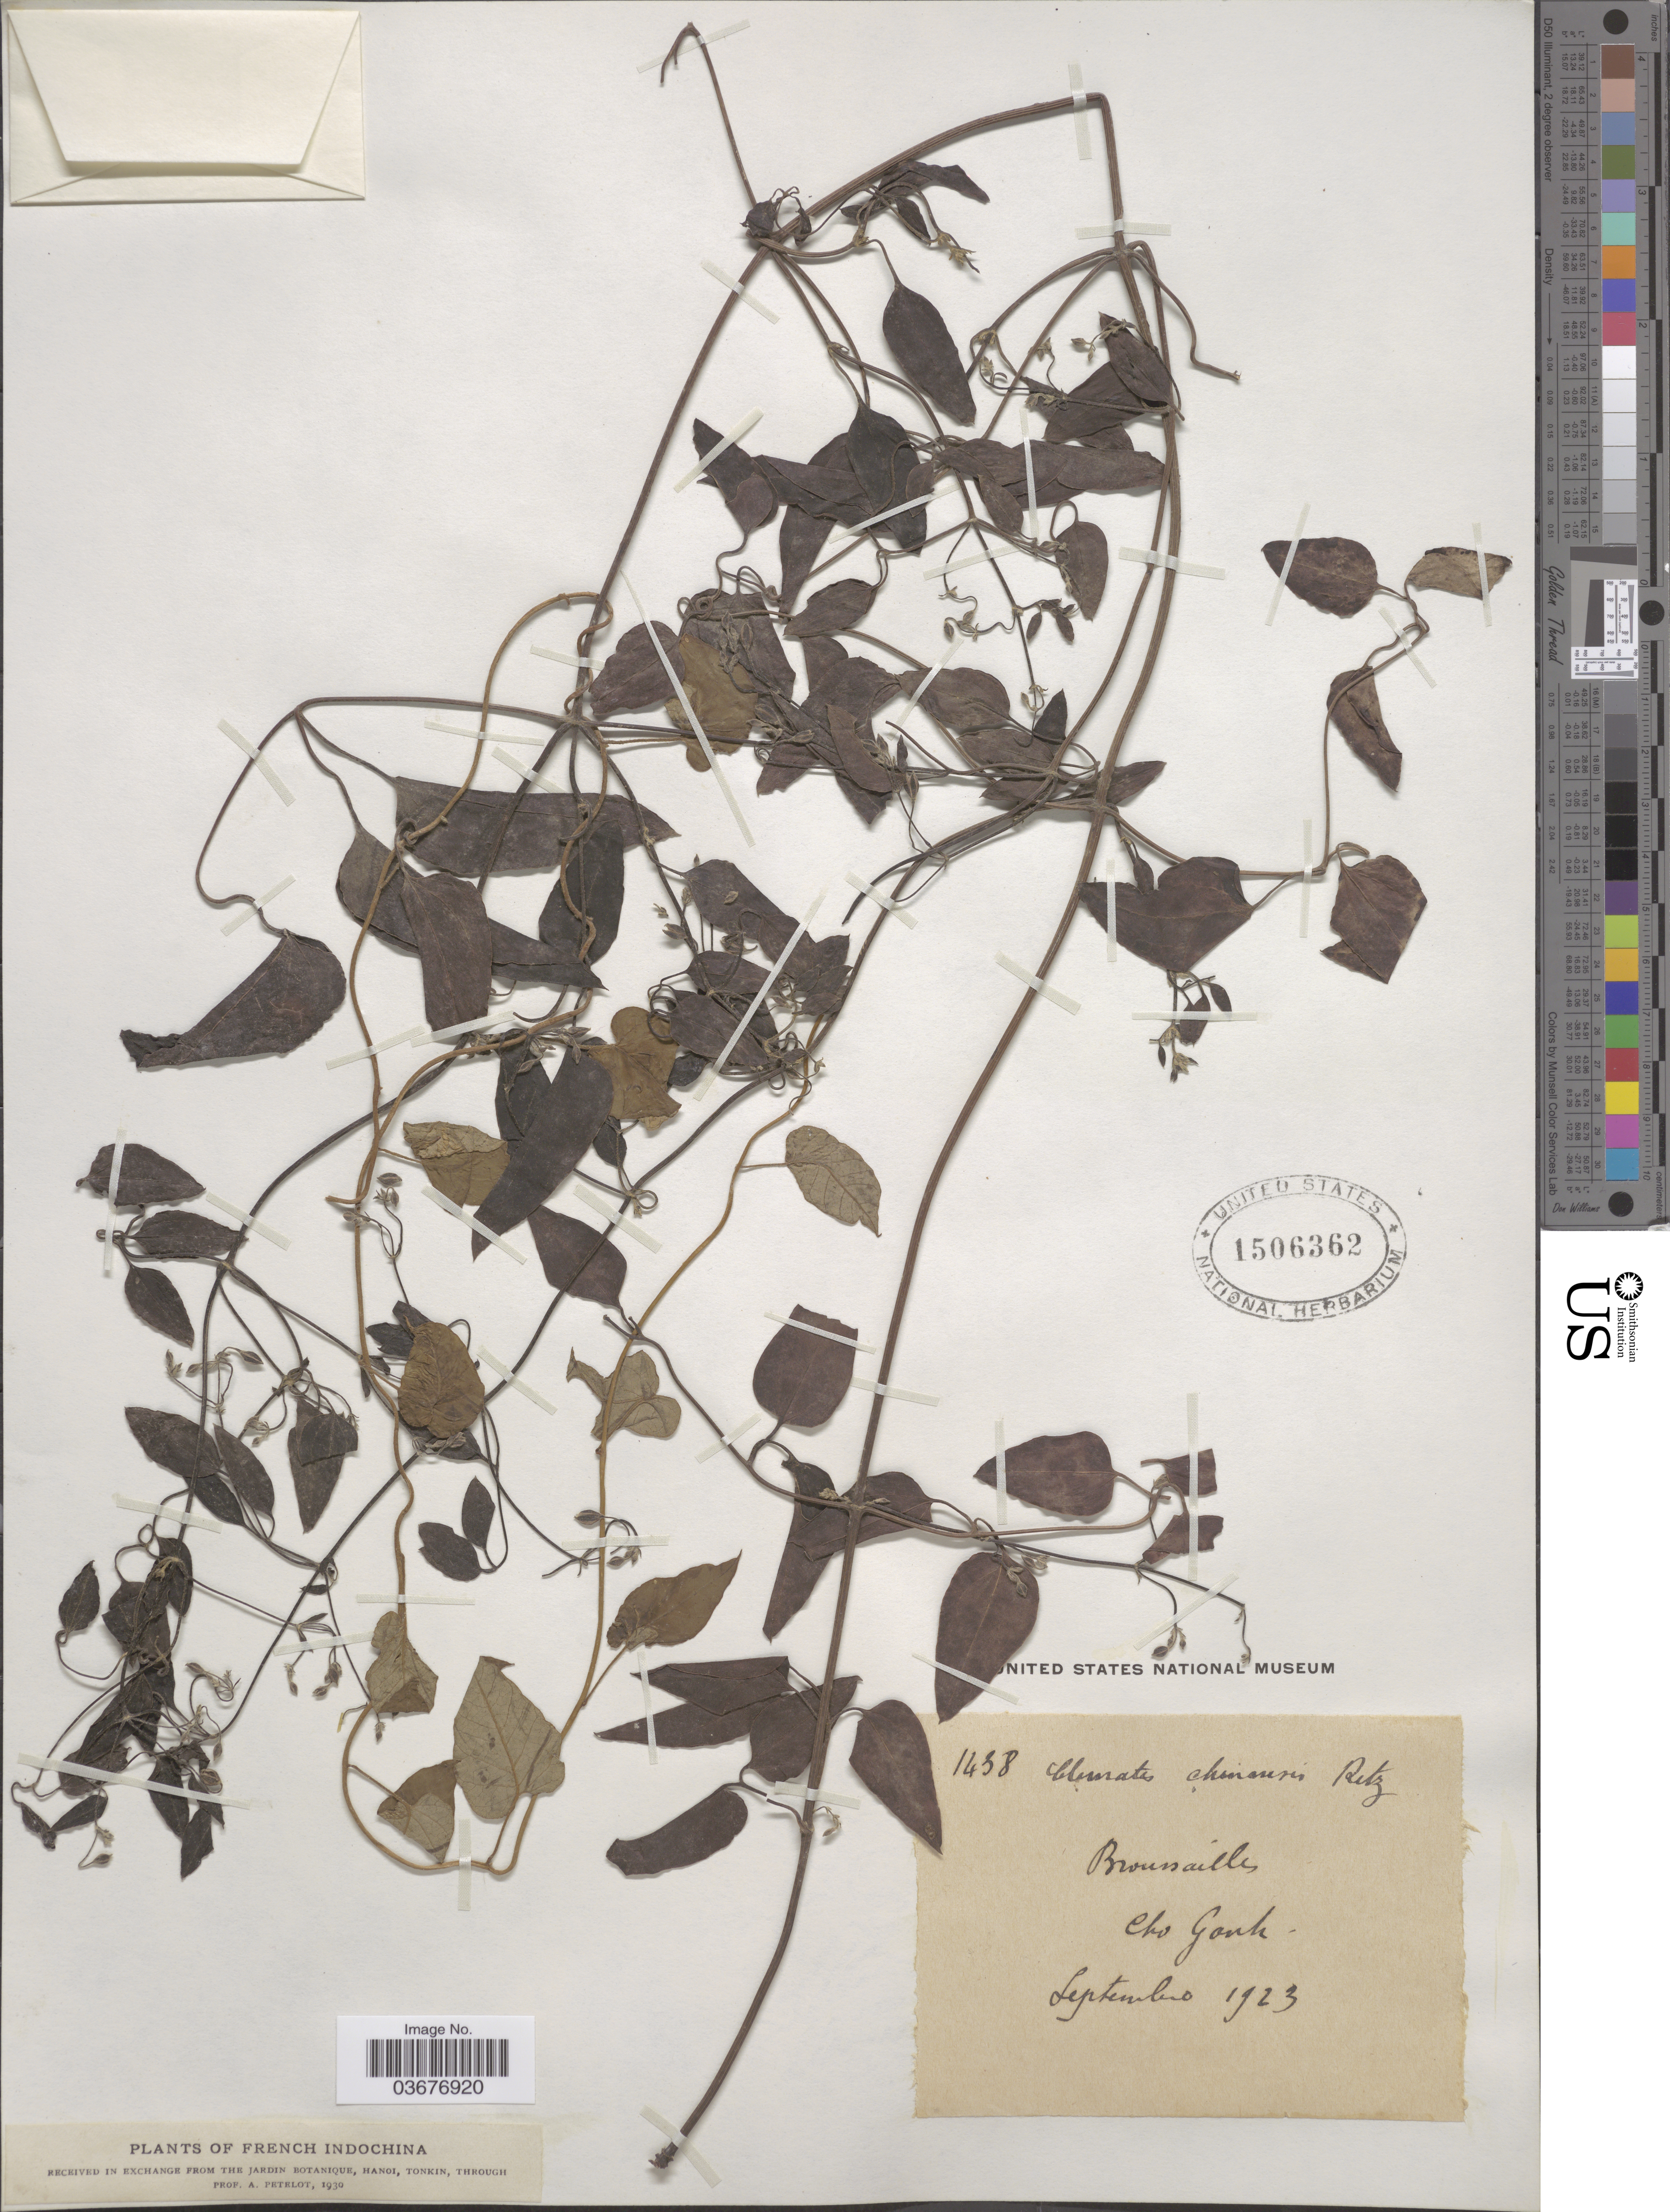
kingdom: Plantae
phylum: Tracheophyta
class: Magnoliopsida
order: Ranunculales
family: Ranunculaceae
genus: Clematis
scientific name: Clematis chinensis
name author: Retz.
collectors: A. Petelot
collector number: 1438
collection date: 1923-09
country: Vietnam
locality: French Indochina. Broussailles. Cho Ganh.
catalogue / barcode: US 1506362